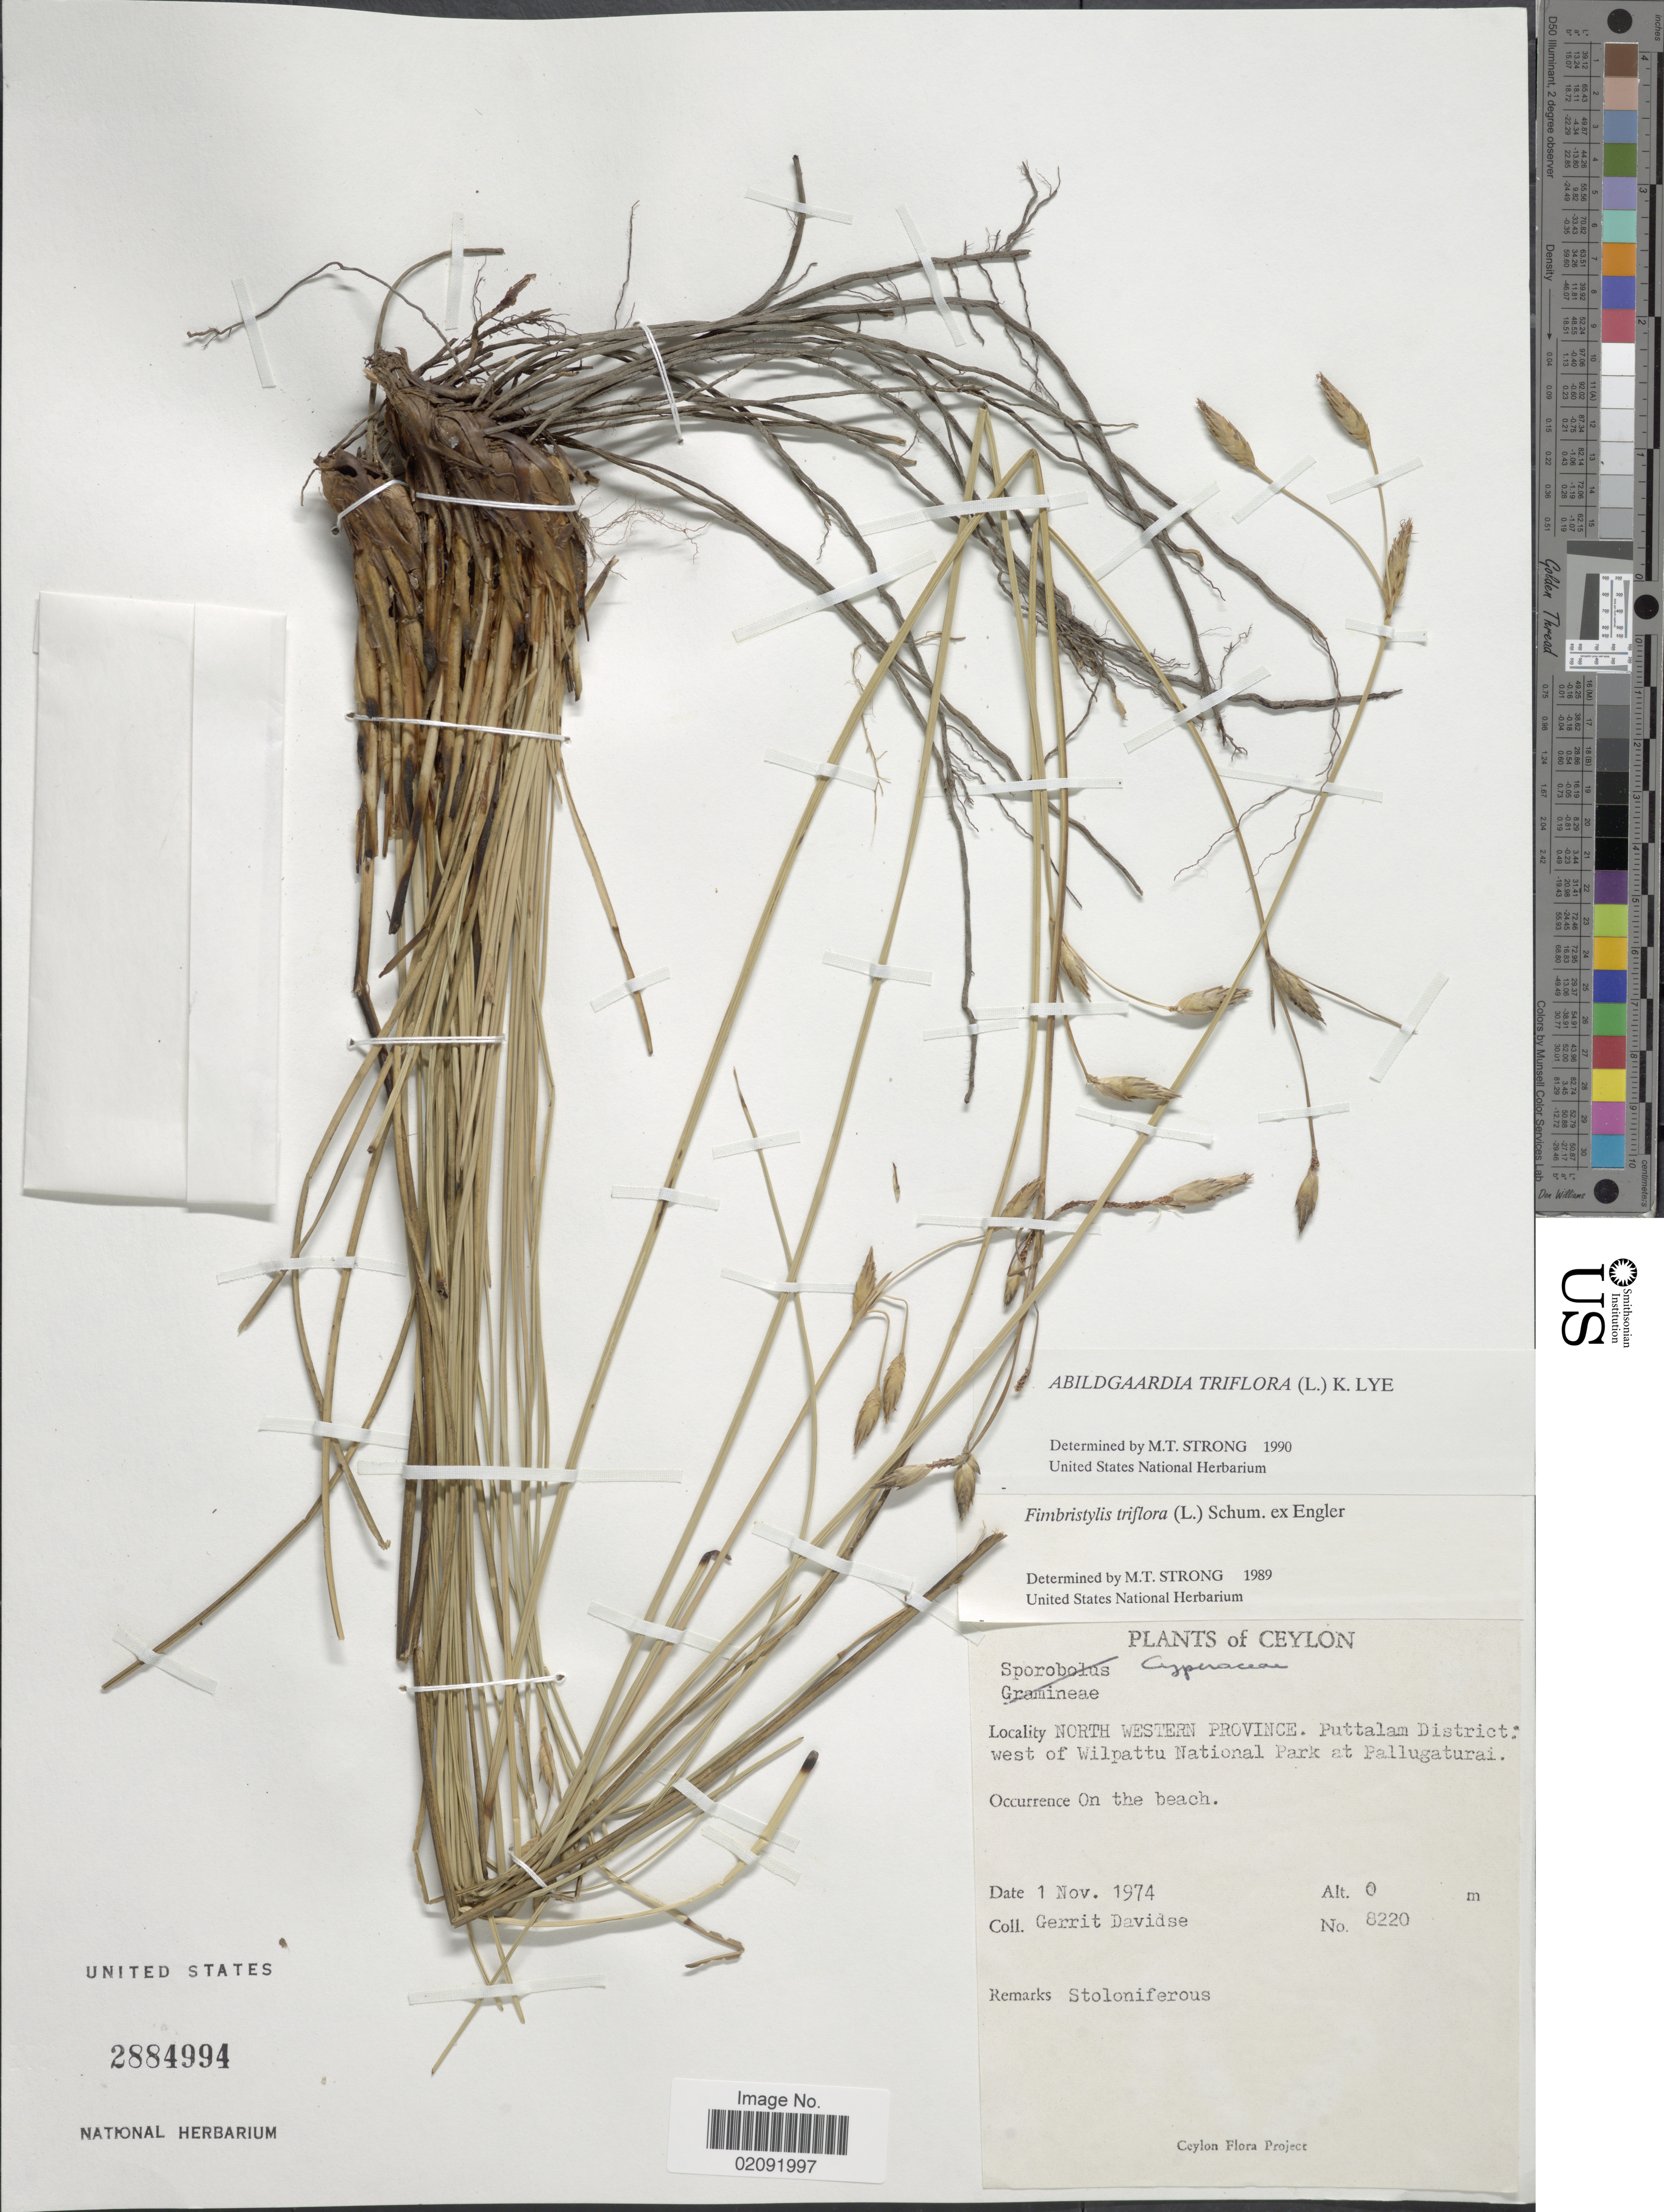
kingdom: Plantae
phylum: Tracheophyta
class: Liliopsida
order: Poales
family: Cyperaceae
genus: Abildgaardia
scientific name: Abildgaardia triflora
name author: (L.) Abeyw.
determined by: Strong, Mark T., (BOT), Smithsonian Institution - National Museum of Natural History (UNITED STATES)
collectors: G. Davidse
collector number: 8220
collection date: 1974-11-01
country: Sri Lanka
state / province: North Western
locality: Puttalam District: west of Wilpattu National Park at Pallugaturai, on the beach.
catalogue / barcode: US 2884994